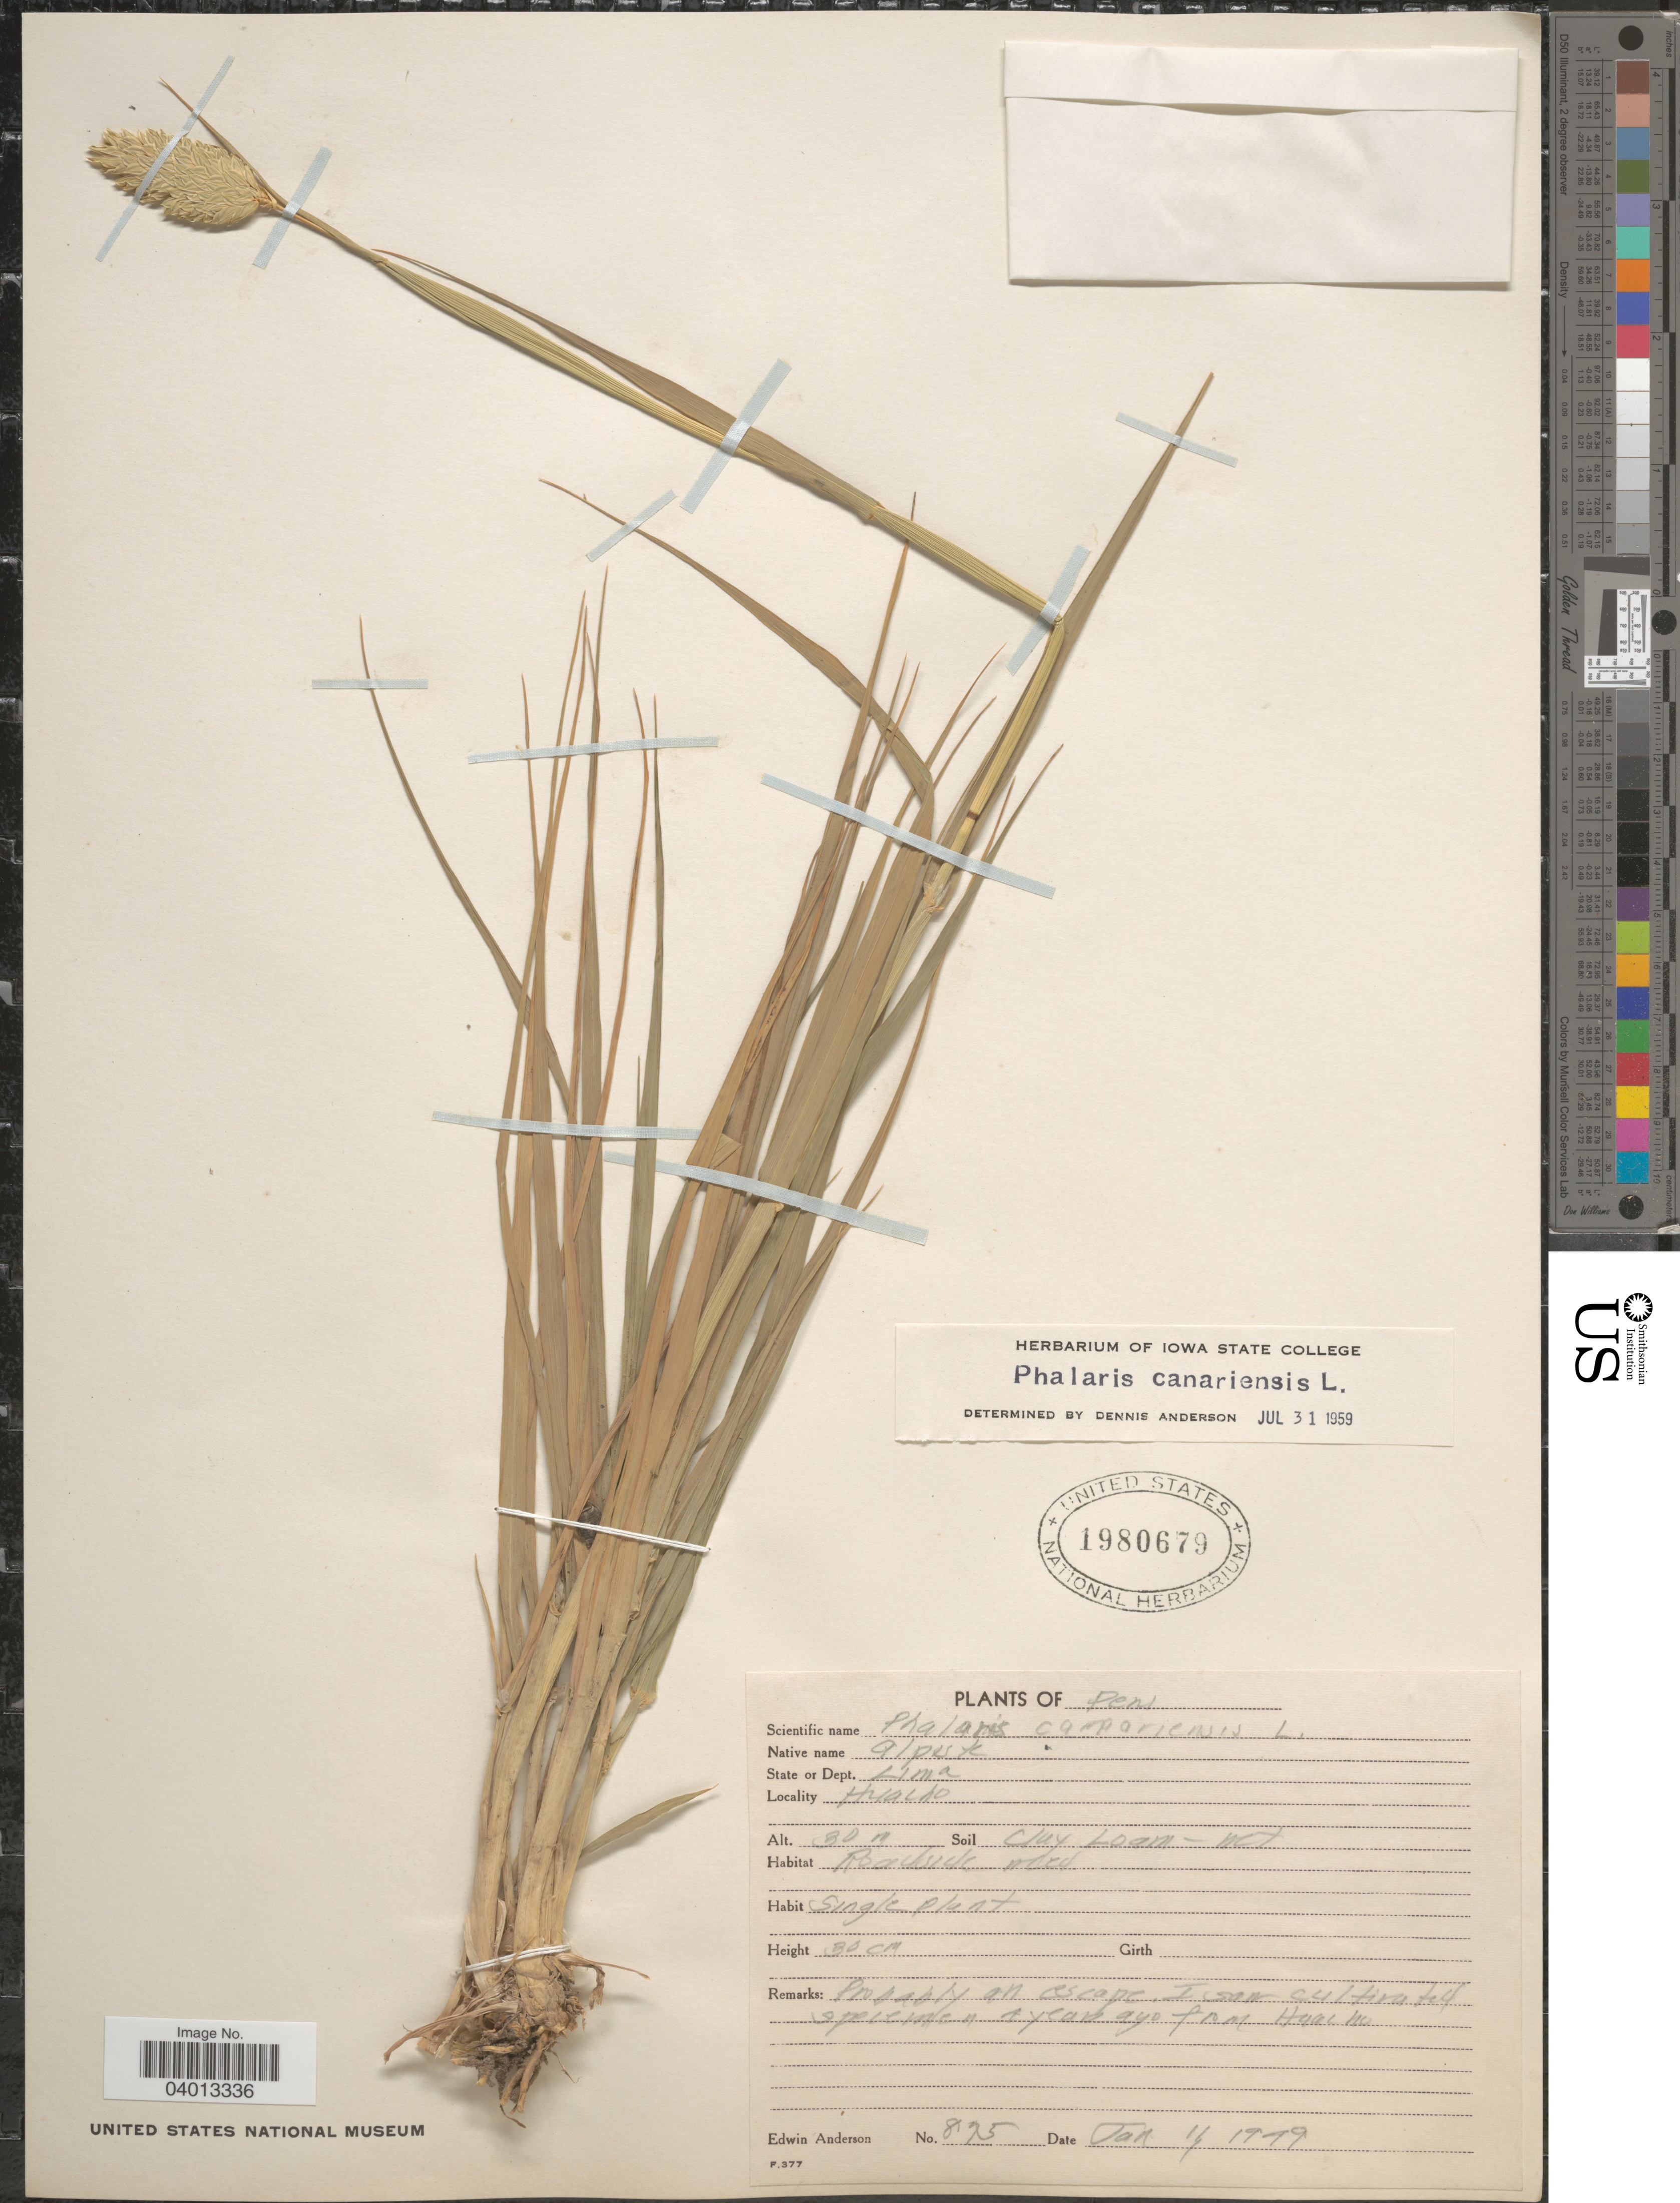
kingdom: Plantae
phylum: Tracheophyta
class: Liliopsida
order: Poales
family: Poaceae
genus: Phalaris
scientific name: Phalaris canariensis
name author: L.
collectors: E. Anderson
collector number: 825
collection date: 1949-01-11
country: Peru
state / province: Lima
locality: State or Dept. Lima. Huache.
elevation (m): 30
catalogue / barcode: US 1980679